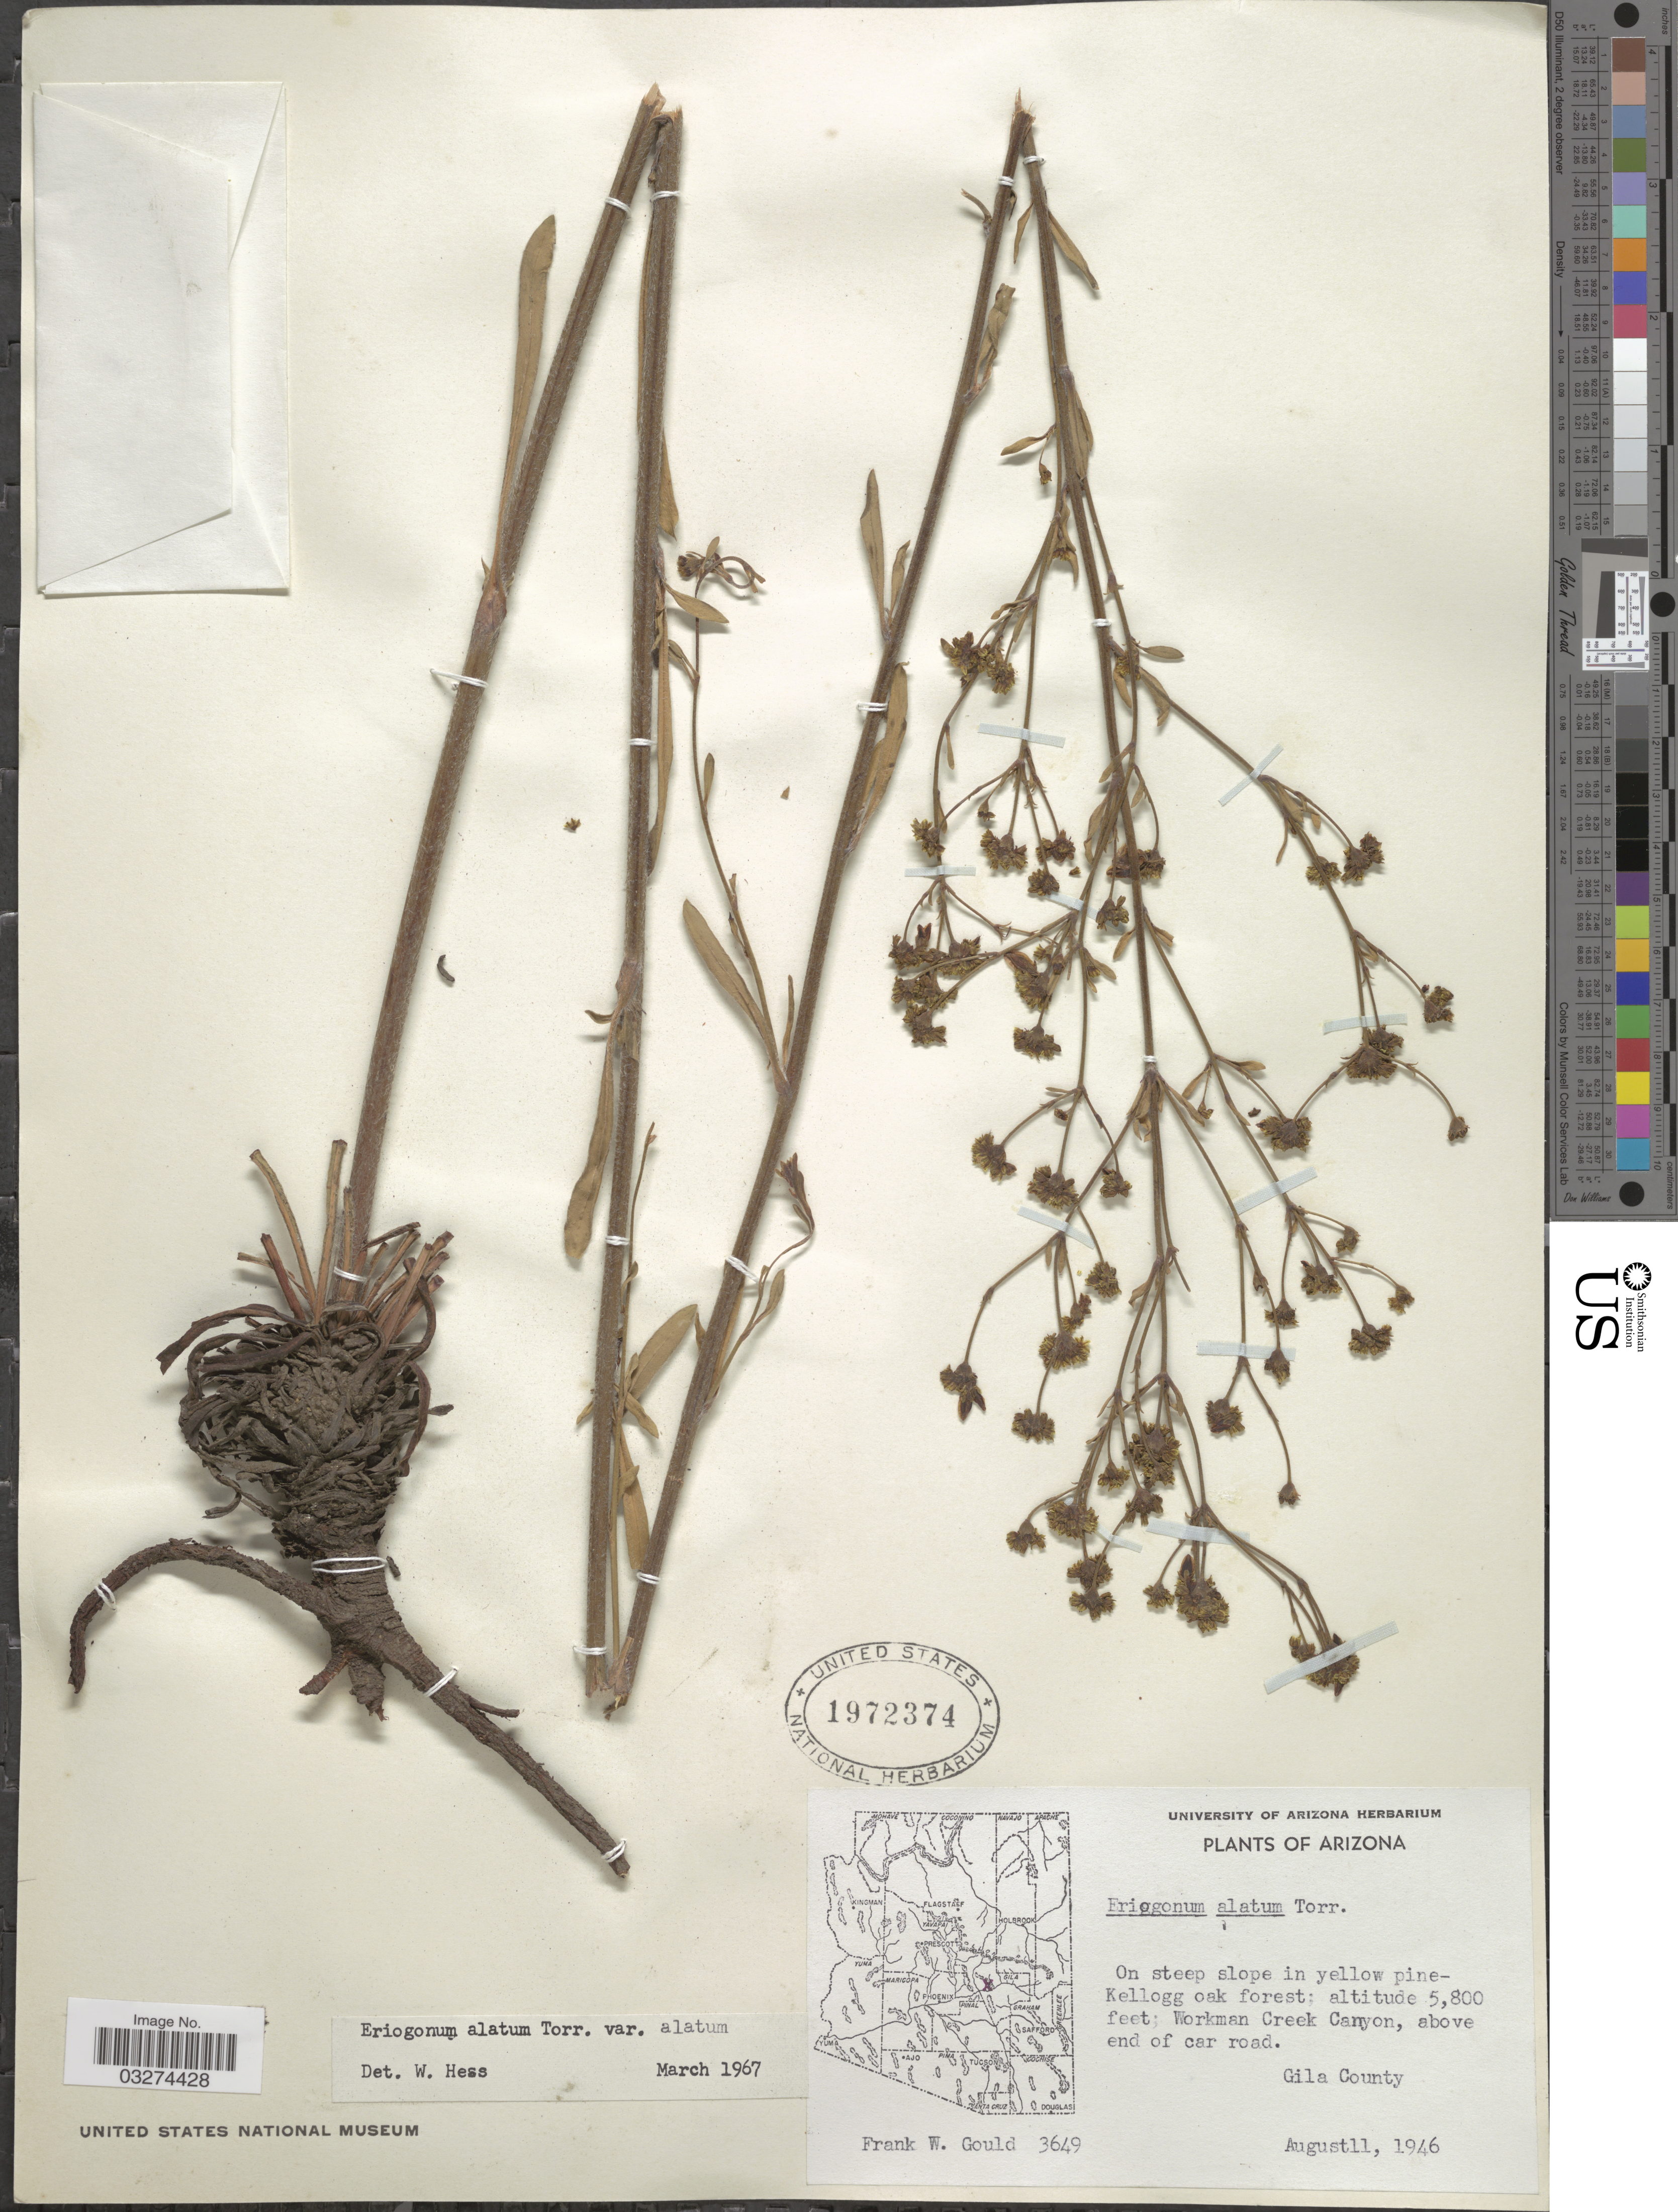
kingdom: Plantae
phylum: Tracheophyta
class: Magnoliopsida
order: Caryophyllales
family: Polygonaceae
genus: Eriogonum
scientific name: Eriogonum alatum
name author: Torr.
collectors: F. W. Gould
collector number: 3649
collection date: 1946-08-11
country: United States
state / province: Arizona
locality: Workman Creek Canyon, above end of car road, Gila County.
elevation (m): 1768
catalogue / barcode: US 1972374